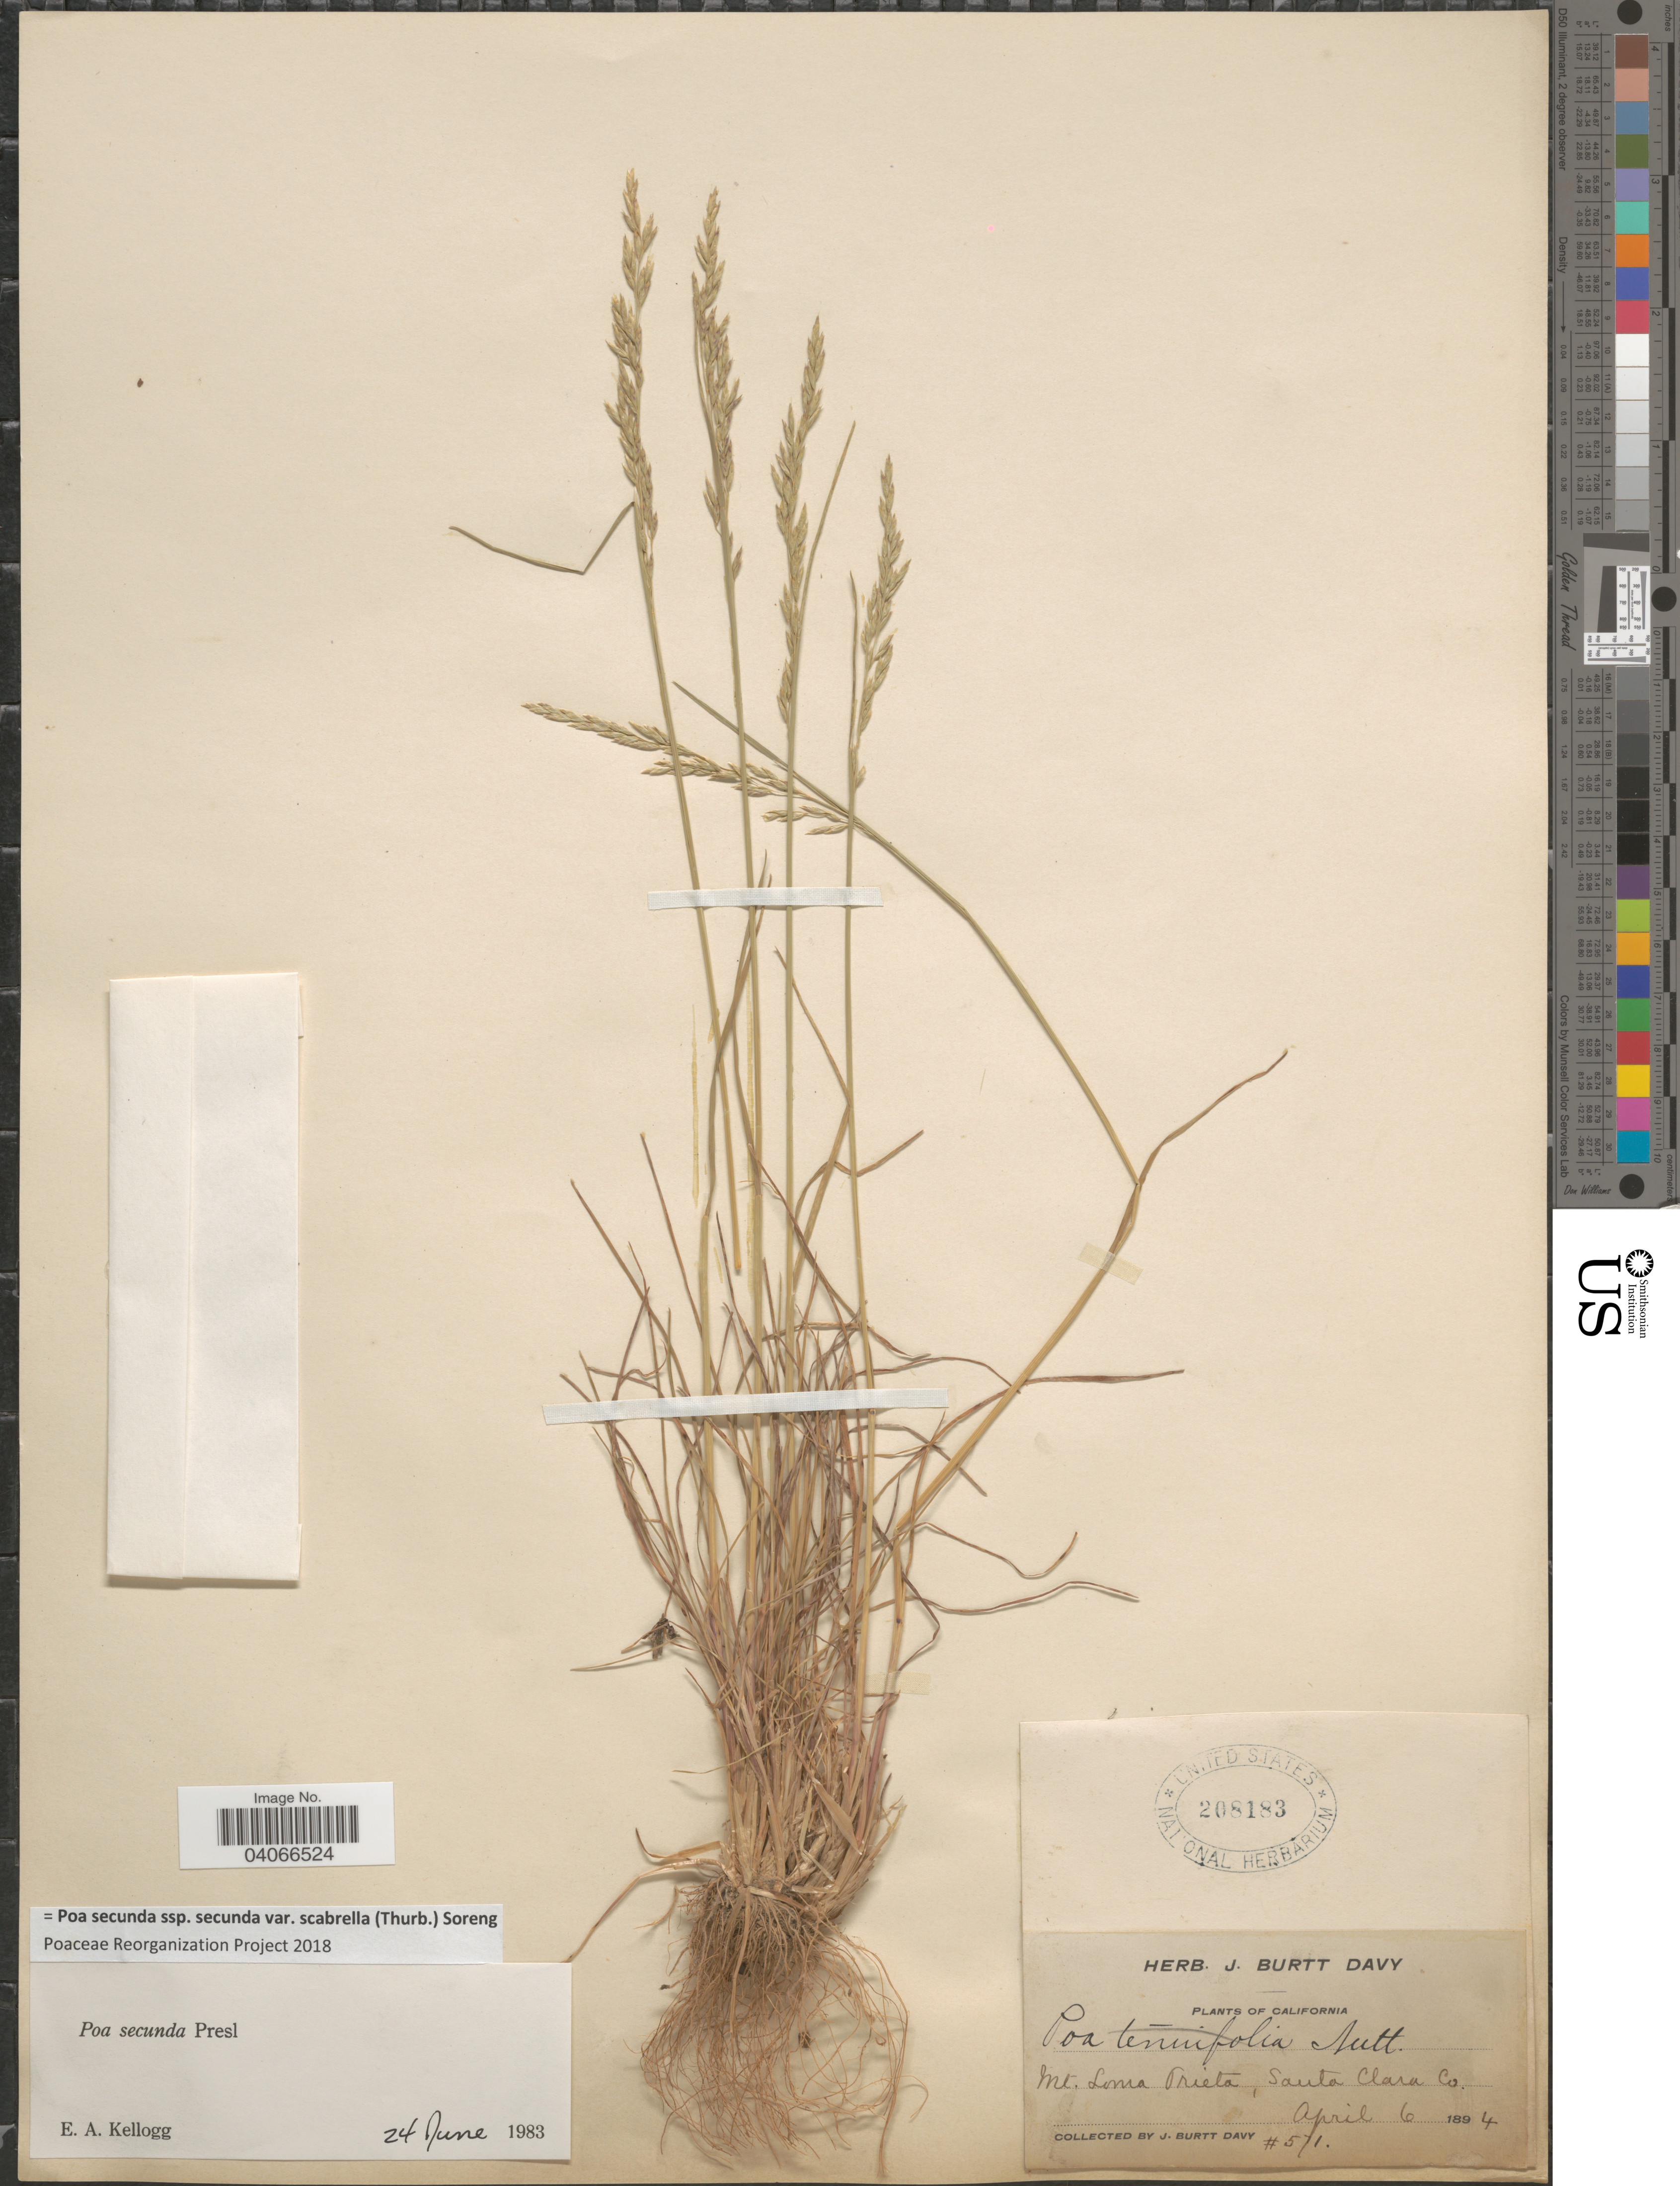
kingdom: Plantae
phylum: Tracheophyta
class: Liliopsida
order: Poales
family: Poaceae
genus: Poa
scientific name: Poa secunda subsp. secunda var. scabrella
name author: (Thurb.) Soreng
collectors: J. Burtt Davy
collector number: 571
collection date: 1894-04-06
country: United States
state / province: California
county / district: Santa Clara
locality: Mt. Loma Prieta, Santa Clara Co.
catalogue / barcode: US 208183